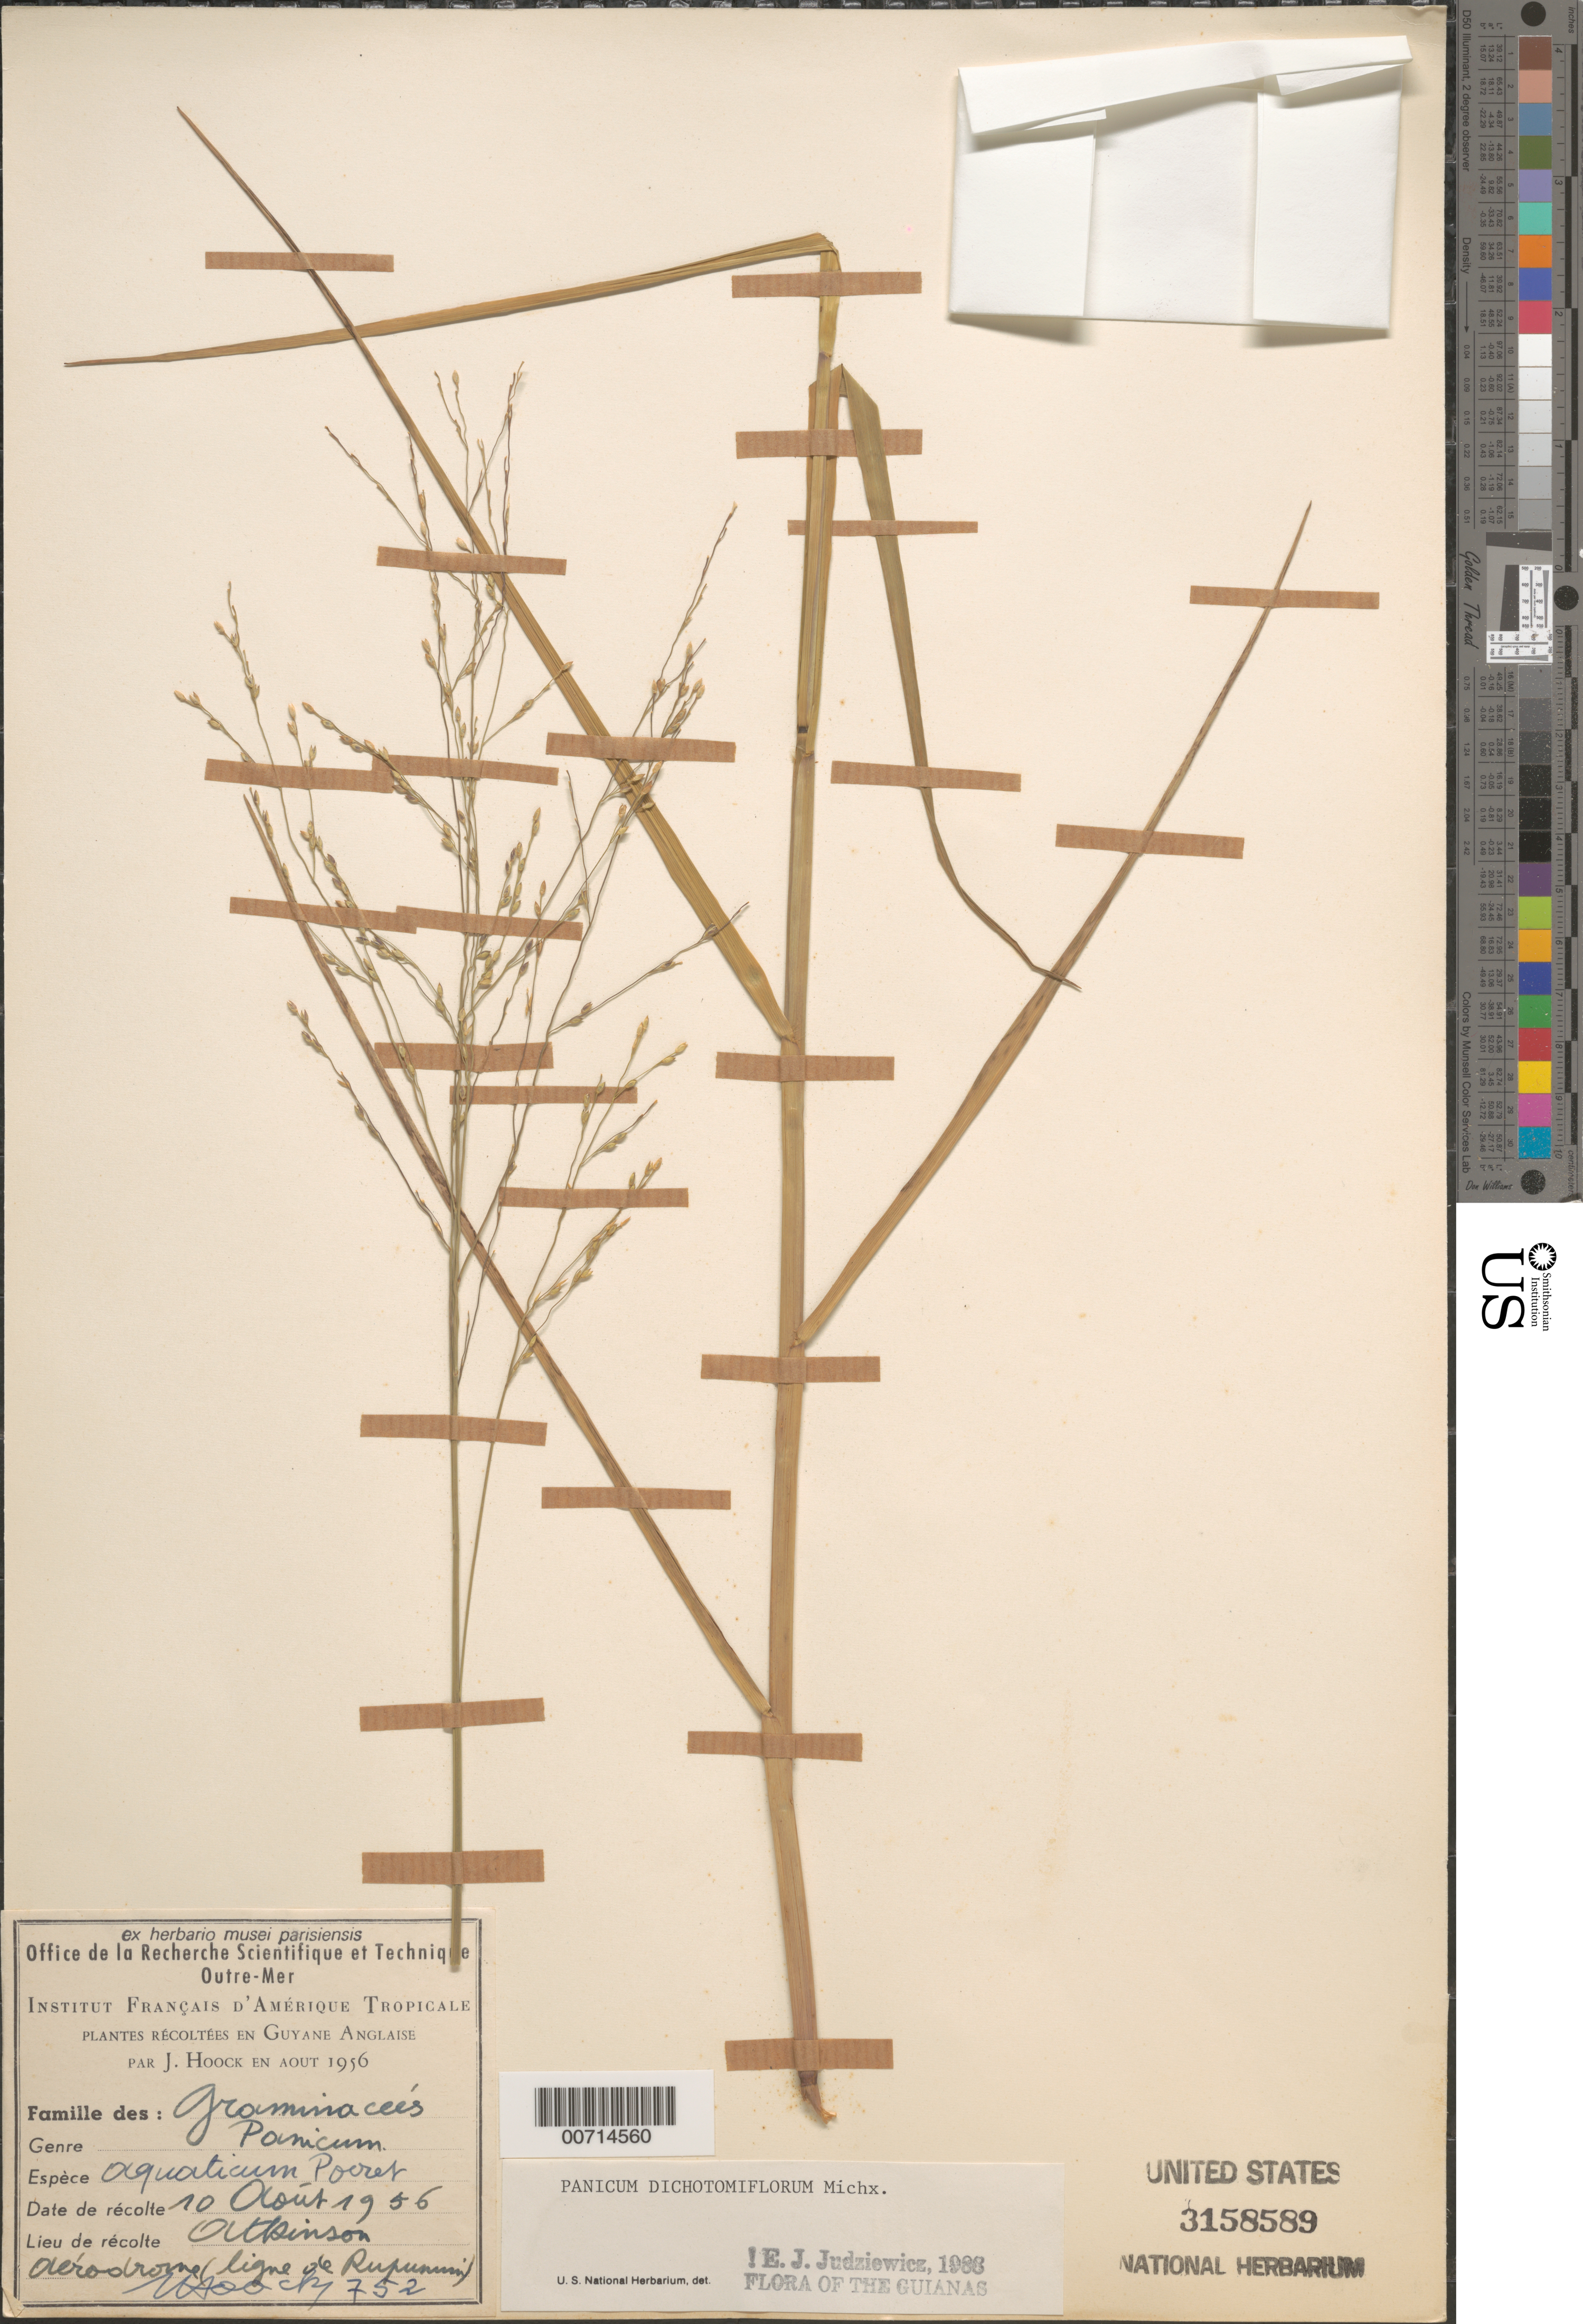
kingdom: Plantae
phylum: Tracheophyta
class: Liliopsida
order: Poales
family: Poaceae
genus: Panicum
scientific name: Panicum dichotomiflorum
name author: Michx.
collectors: J. Hoock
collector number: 752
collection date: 1956-08-10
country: Guyana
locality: Guyane Anglaise. Atkinson. Aérodrome (ligne de Rupununi).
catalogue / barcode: US 3158589